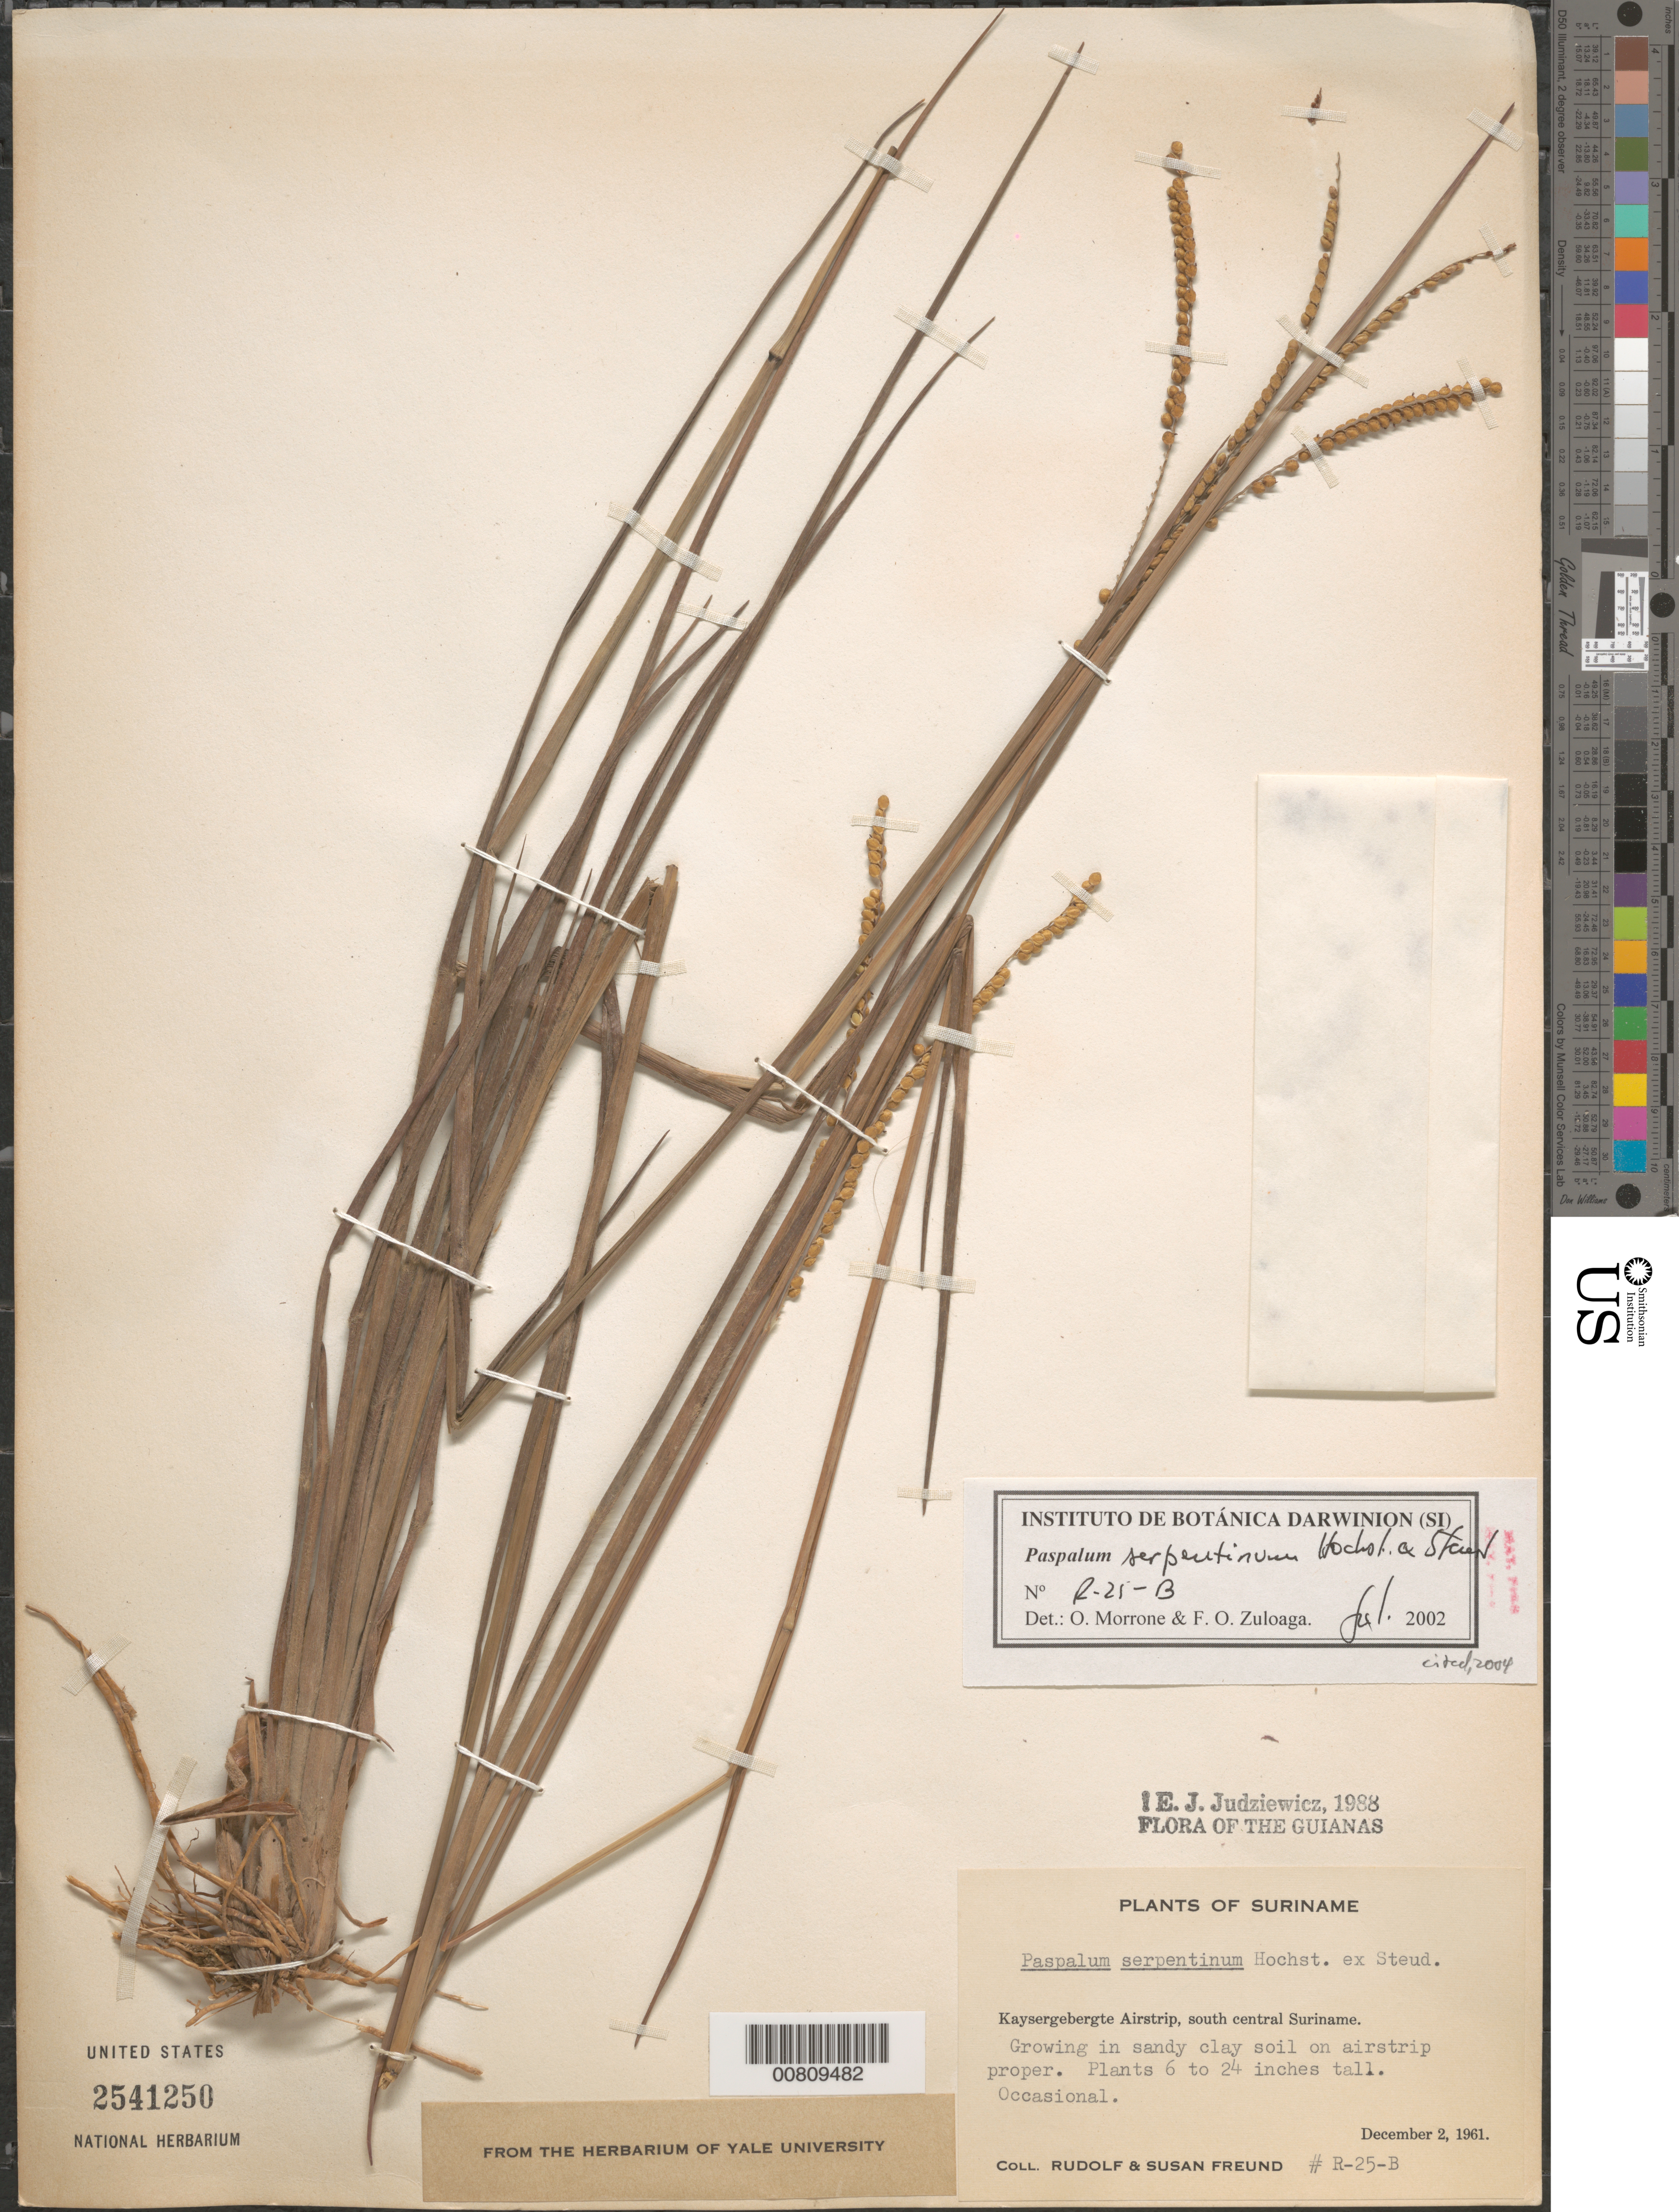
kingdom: Plantae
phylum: Tracheophyta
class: Liliopsida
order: Poales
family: Poaceae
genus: Paspalum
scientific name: Paspalum serpentinum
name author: Hochst. ex Steud.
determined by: Zuloaga, F. O.; Morrone, O. N.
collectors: R. Freund & S. Freund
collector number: R 25 B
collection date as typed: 2-Dec-61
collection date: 1961-12-02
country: Suriname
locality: Kaysergebergte Airstrip, south central Suriname, 45 km above confl. with Lucie R.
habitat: Sandy clay soil on airstrip proper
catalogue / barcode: US 2541250